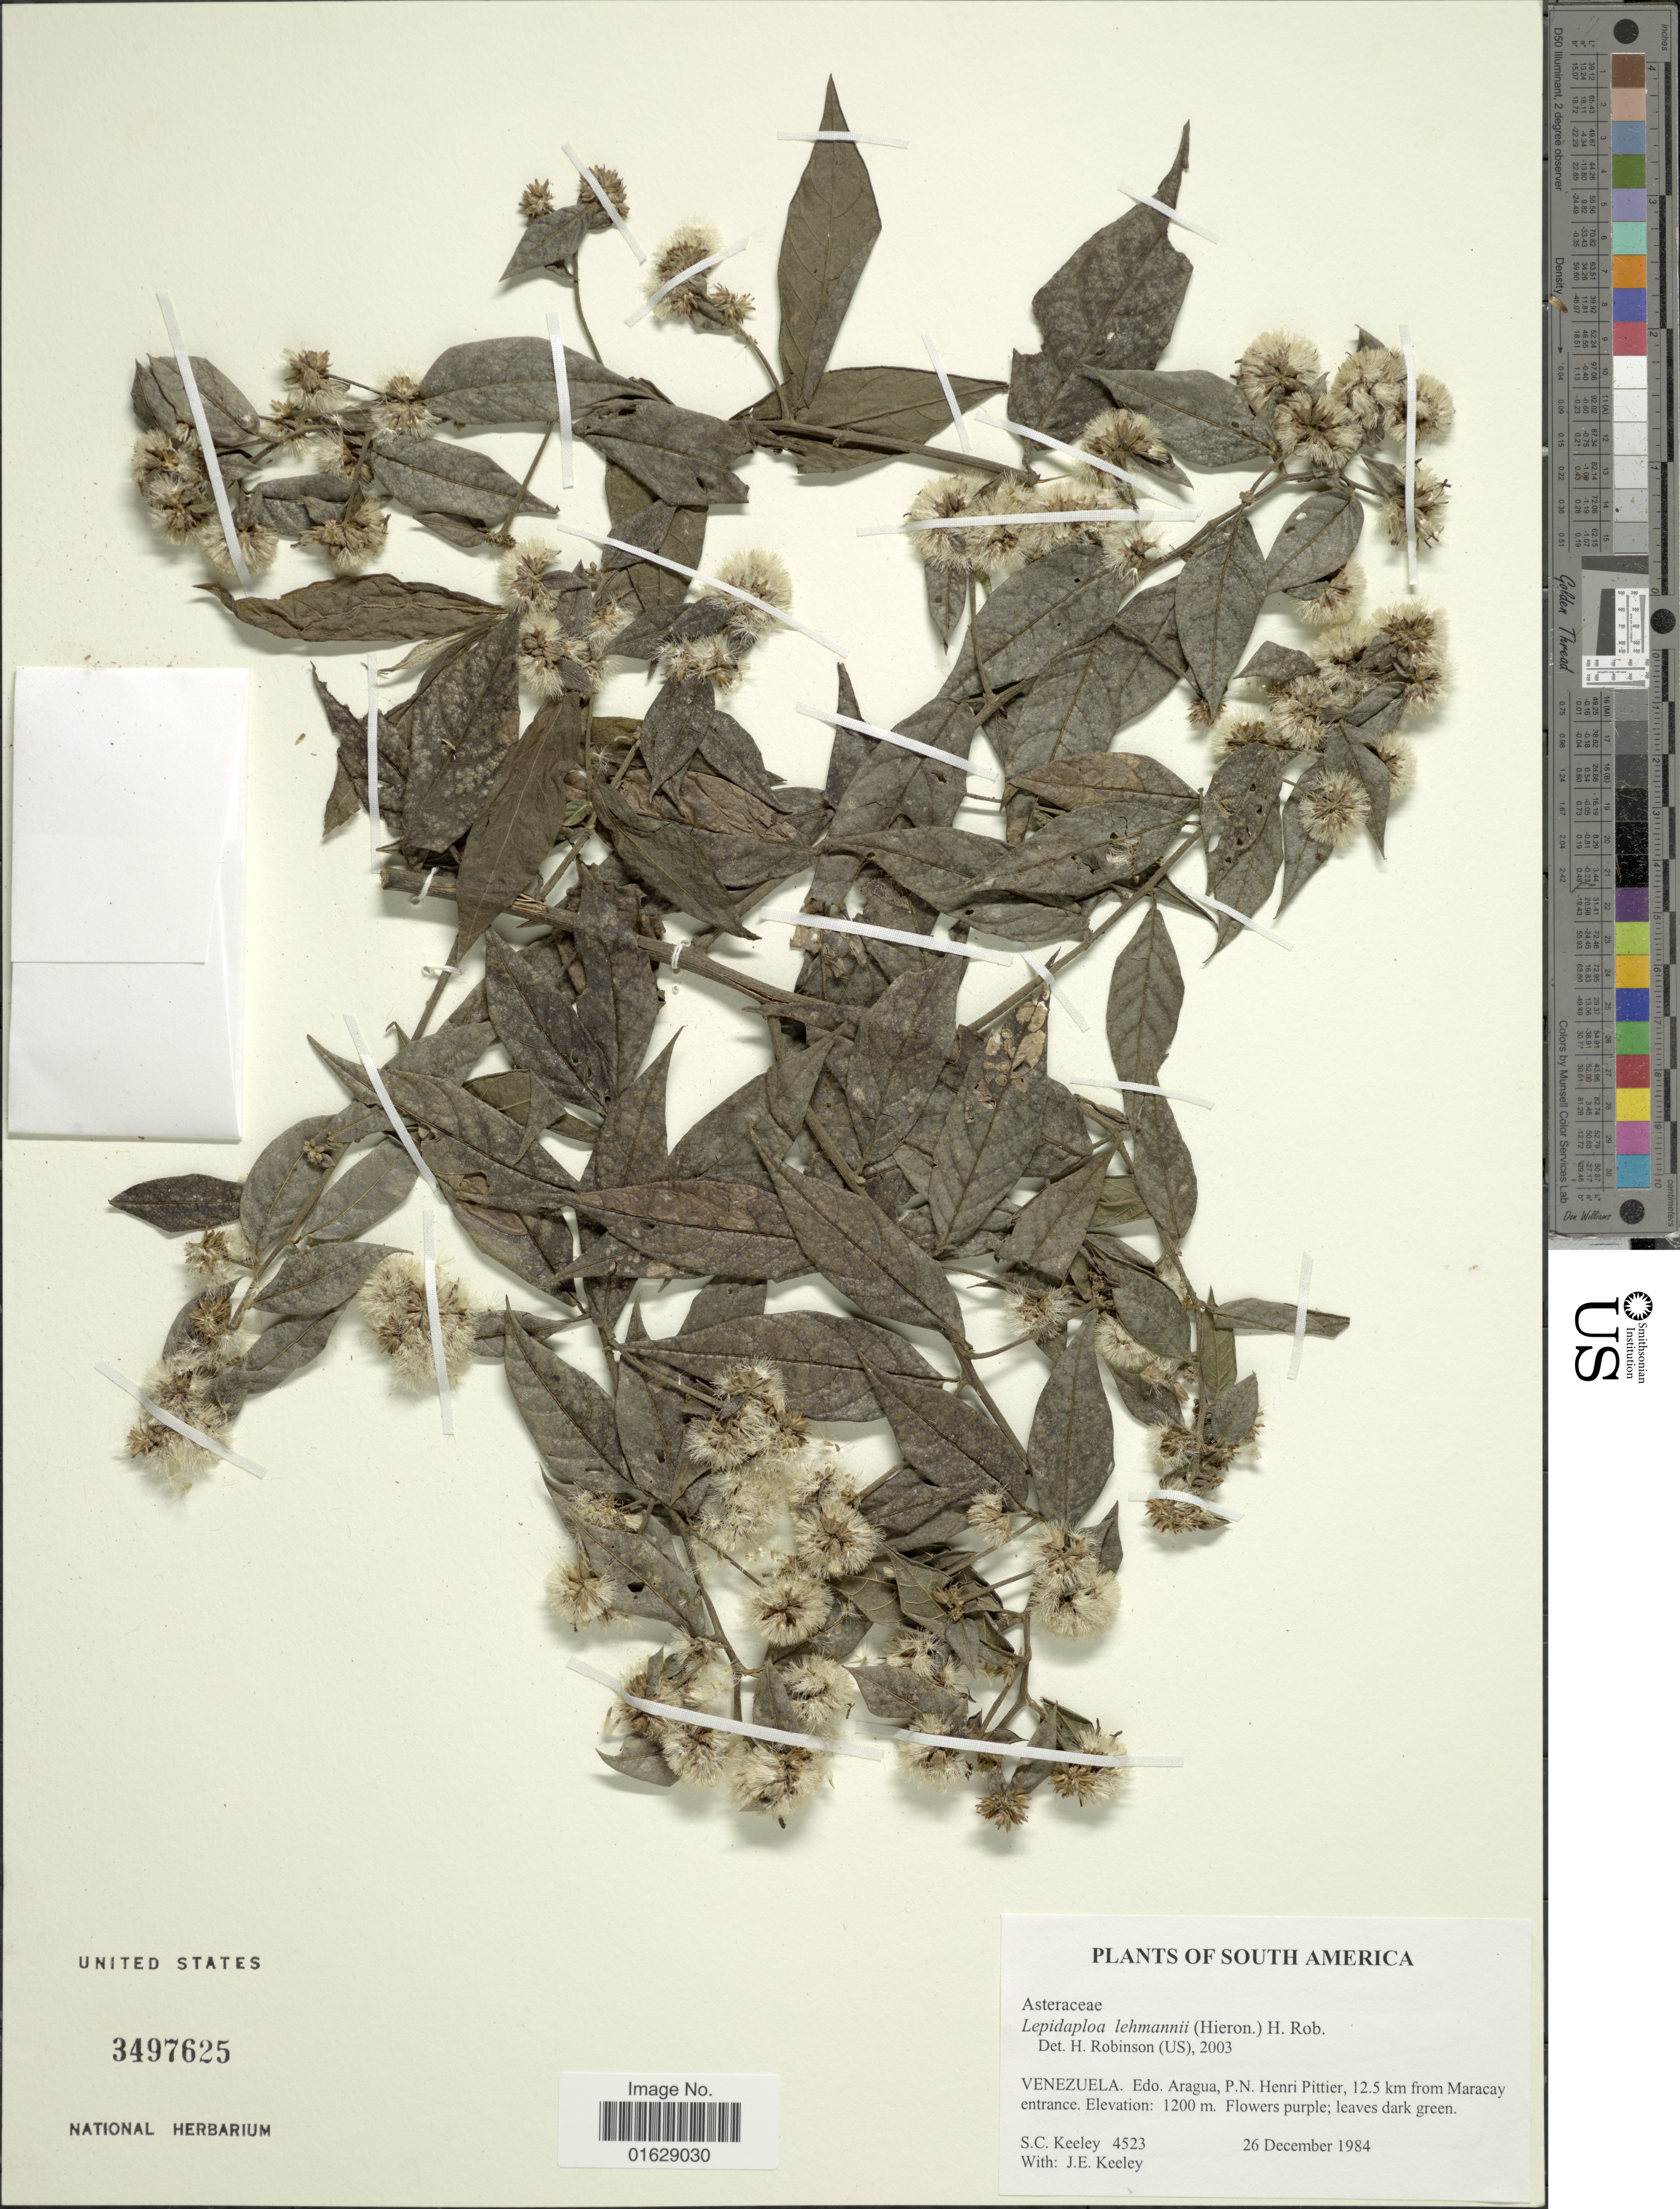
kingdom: Plantae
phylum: Tracheophyta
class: Magnoliopsida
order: Asterales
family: Asteraceae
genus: Lepidaploa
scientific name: Lepidaploa lehmannii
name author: (Hieron.) H. Rob.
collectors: S. C. Keeley & J. E. Keeley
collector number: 4523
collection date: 1984-12-26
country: Venezuela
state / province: Aragua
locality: Edo. Aragua, P.N. Henri Pittier , 12.5 km from Maracay entrance.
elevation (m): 1200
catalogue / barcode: US 3497625